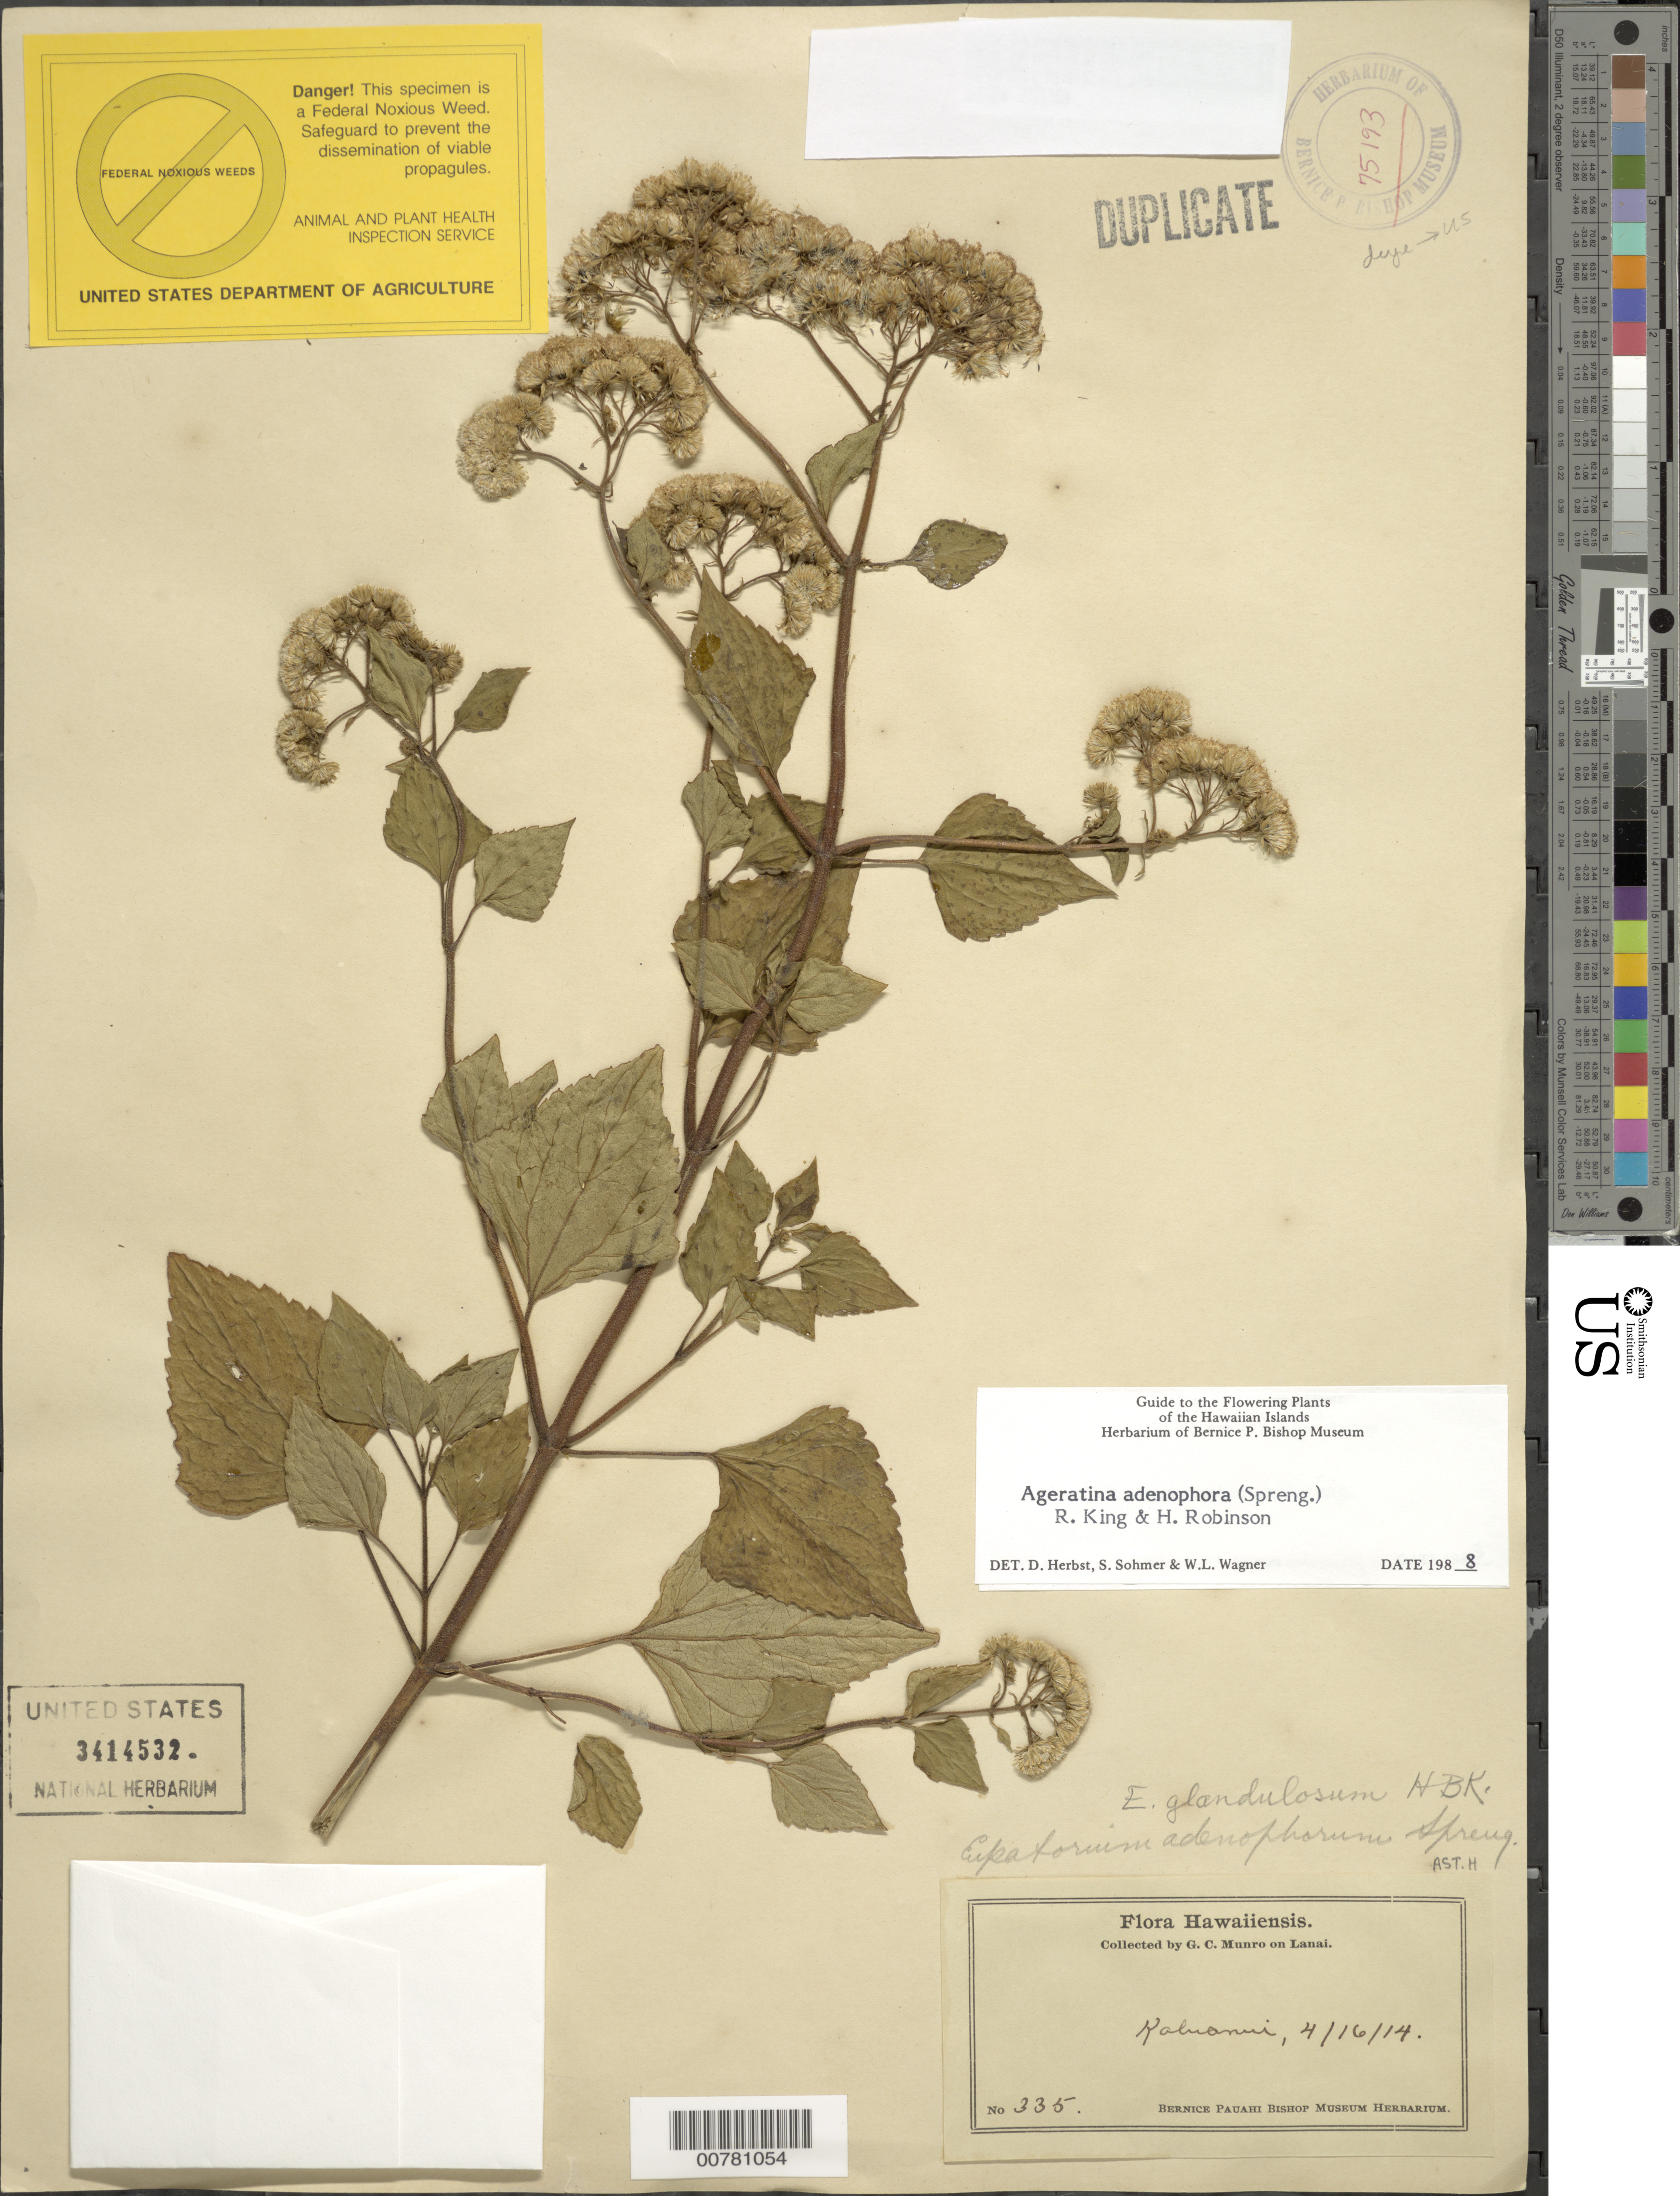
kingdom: Plantae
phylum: Tracheophyta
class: Magnoliopsida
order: Asterales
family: Asteraceae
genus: Ageratina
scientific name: Ageratina adenophora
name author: (Spreng.) R.M. King & H. Rob.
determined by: Herbst, D. R.; Sohmer, S. H.; Wagner, W. L.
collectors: G. C. Munro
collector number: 335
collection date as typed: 16 Apr 1914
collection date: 1914-04-16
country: United States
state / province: Hawaii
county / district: Hawaii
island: Hawaii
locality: Kaluonui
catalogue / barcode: US 3414532